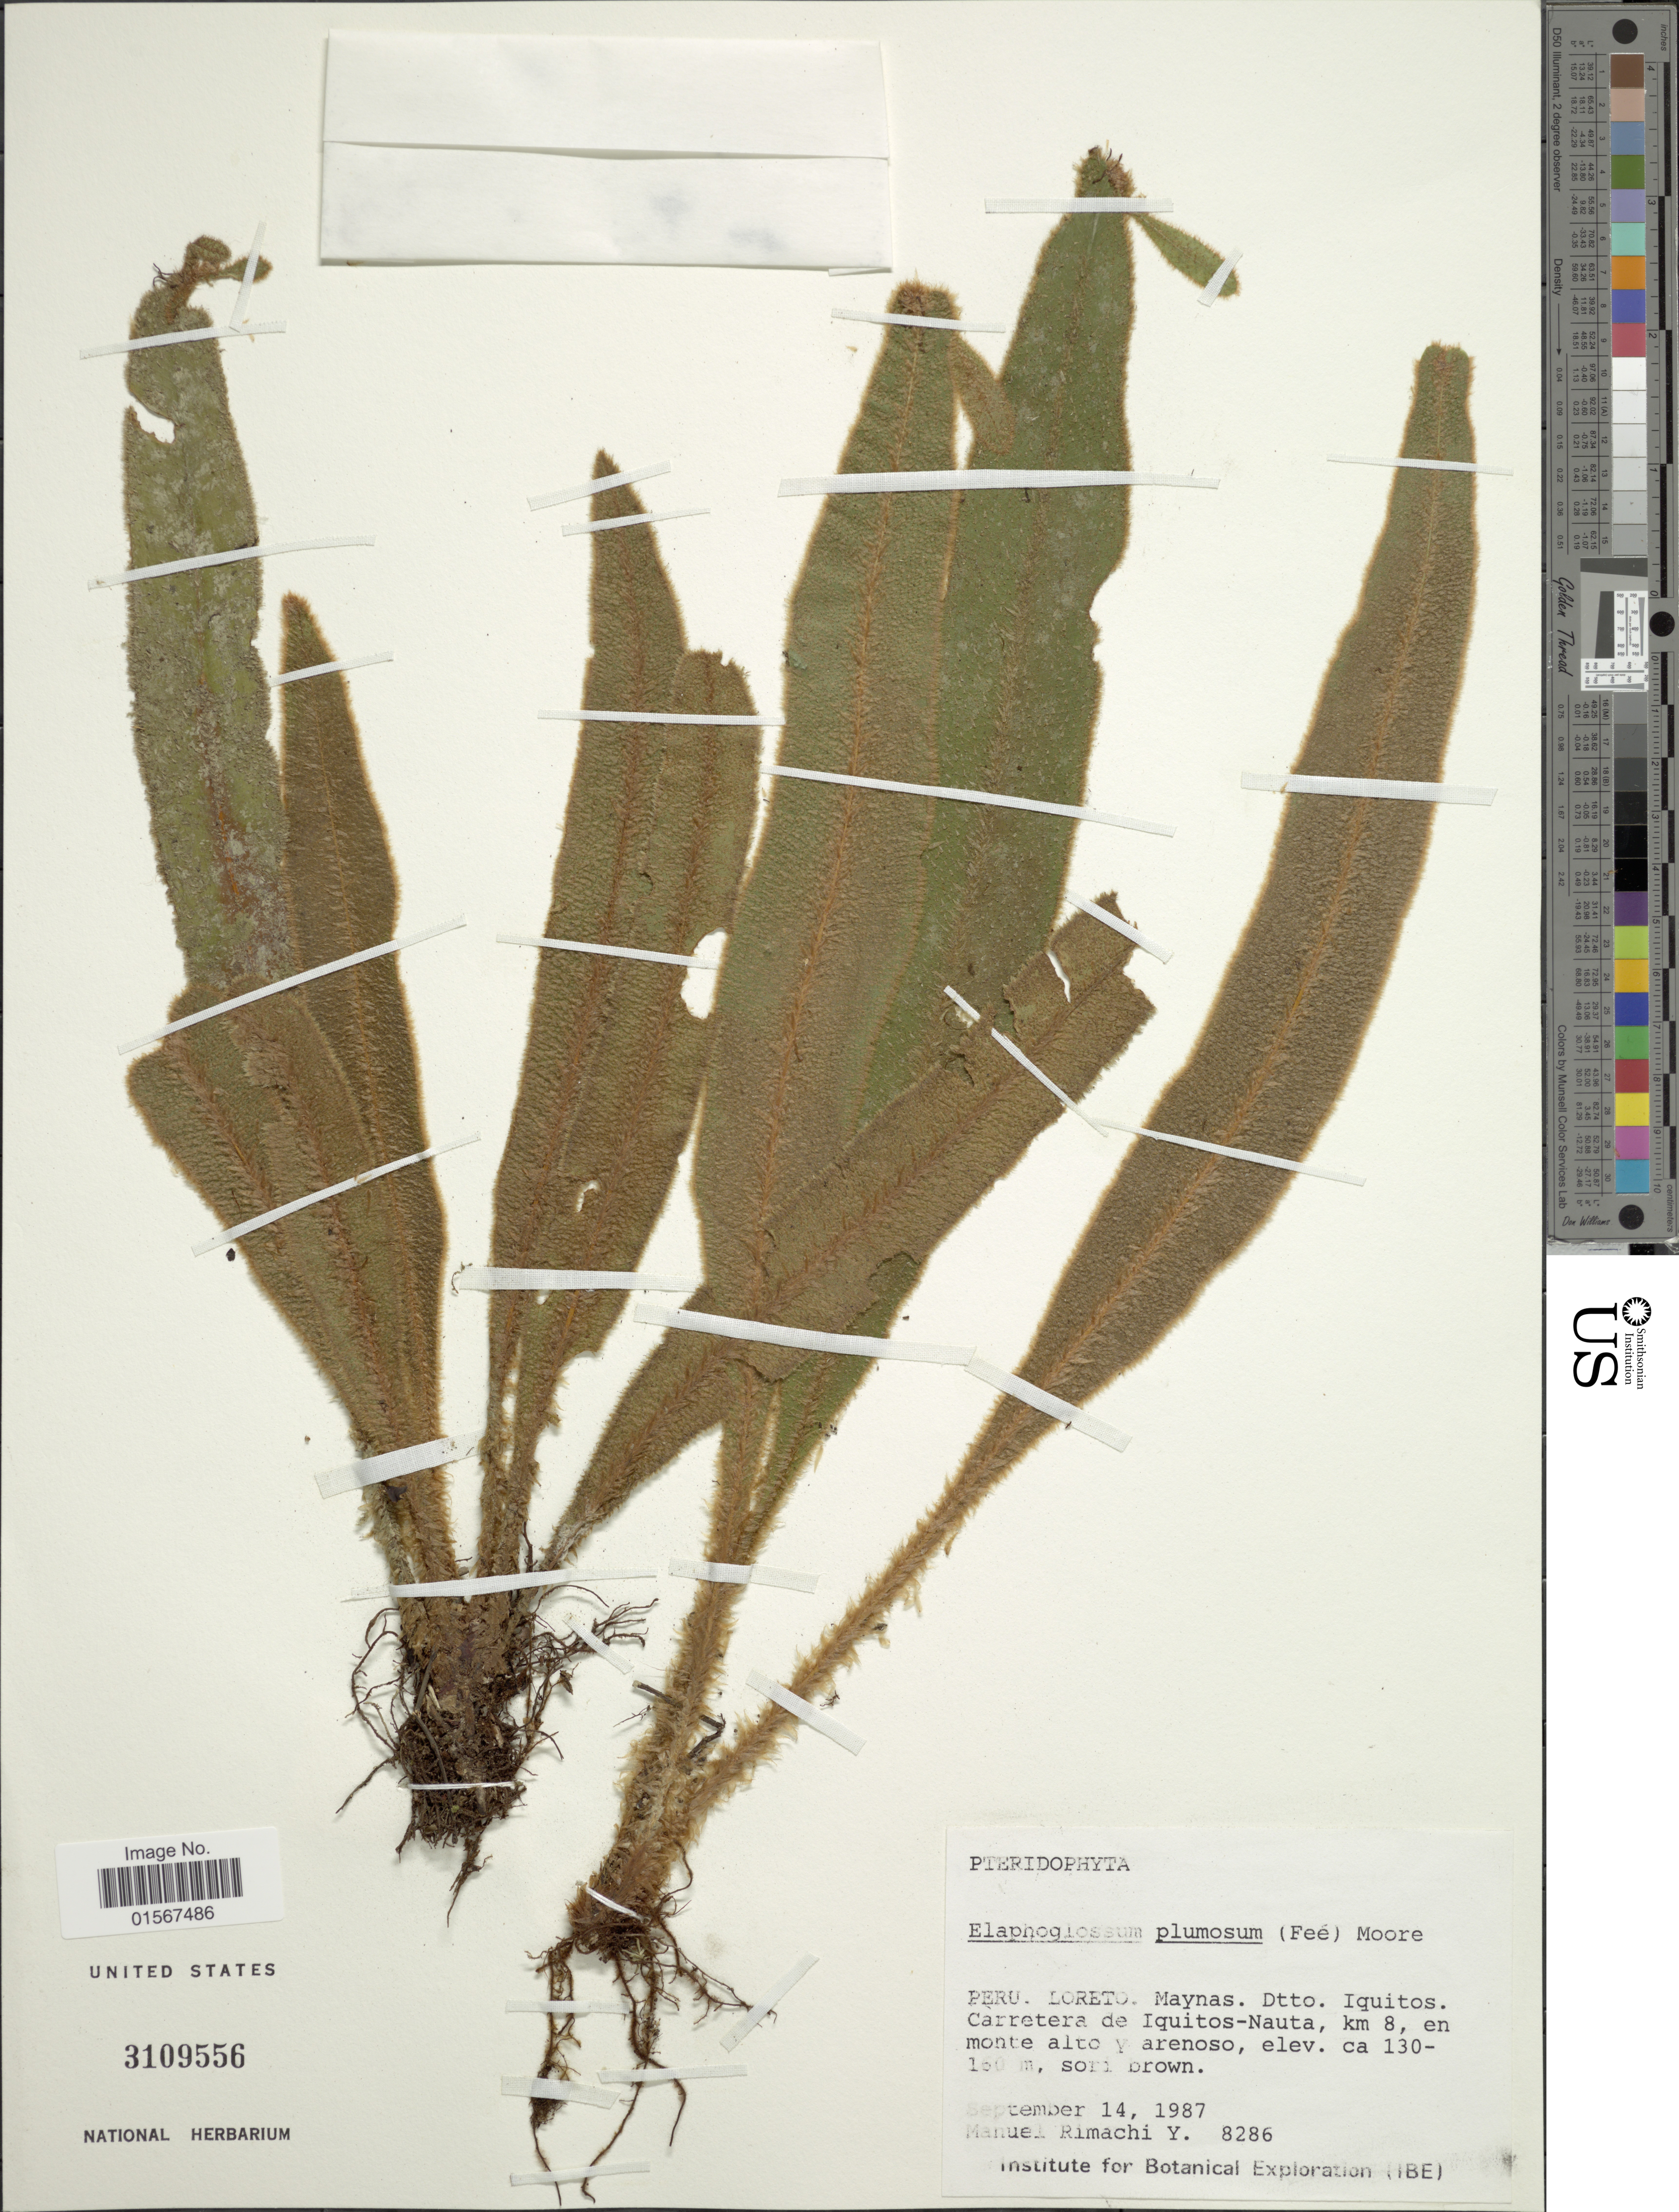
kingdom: Plantae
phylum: Tracheophyta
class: Polypodiopsida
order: Polypodiales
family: Dryopteridaceae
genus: Elaphoglossum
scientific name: Elaphoglossum plumosum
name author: (Fée) T. Moore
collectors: M. Rimachi Y.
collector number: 8286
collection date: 1987-09-14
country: Peru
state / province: Loreto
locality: Peru, Loreto. Maynas. Dtto. Iquitos. Carretera de Iquitos a Nauta, km 8, en monte alto y arenoso.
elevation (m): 130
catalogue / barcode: US 3109556